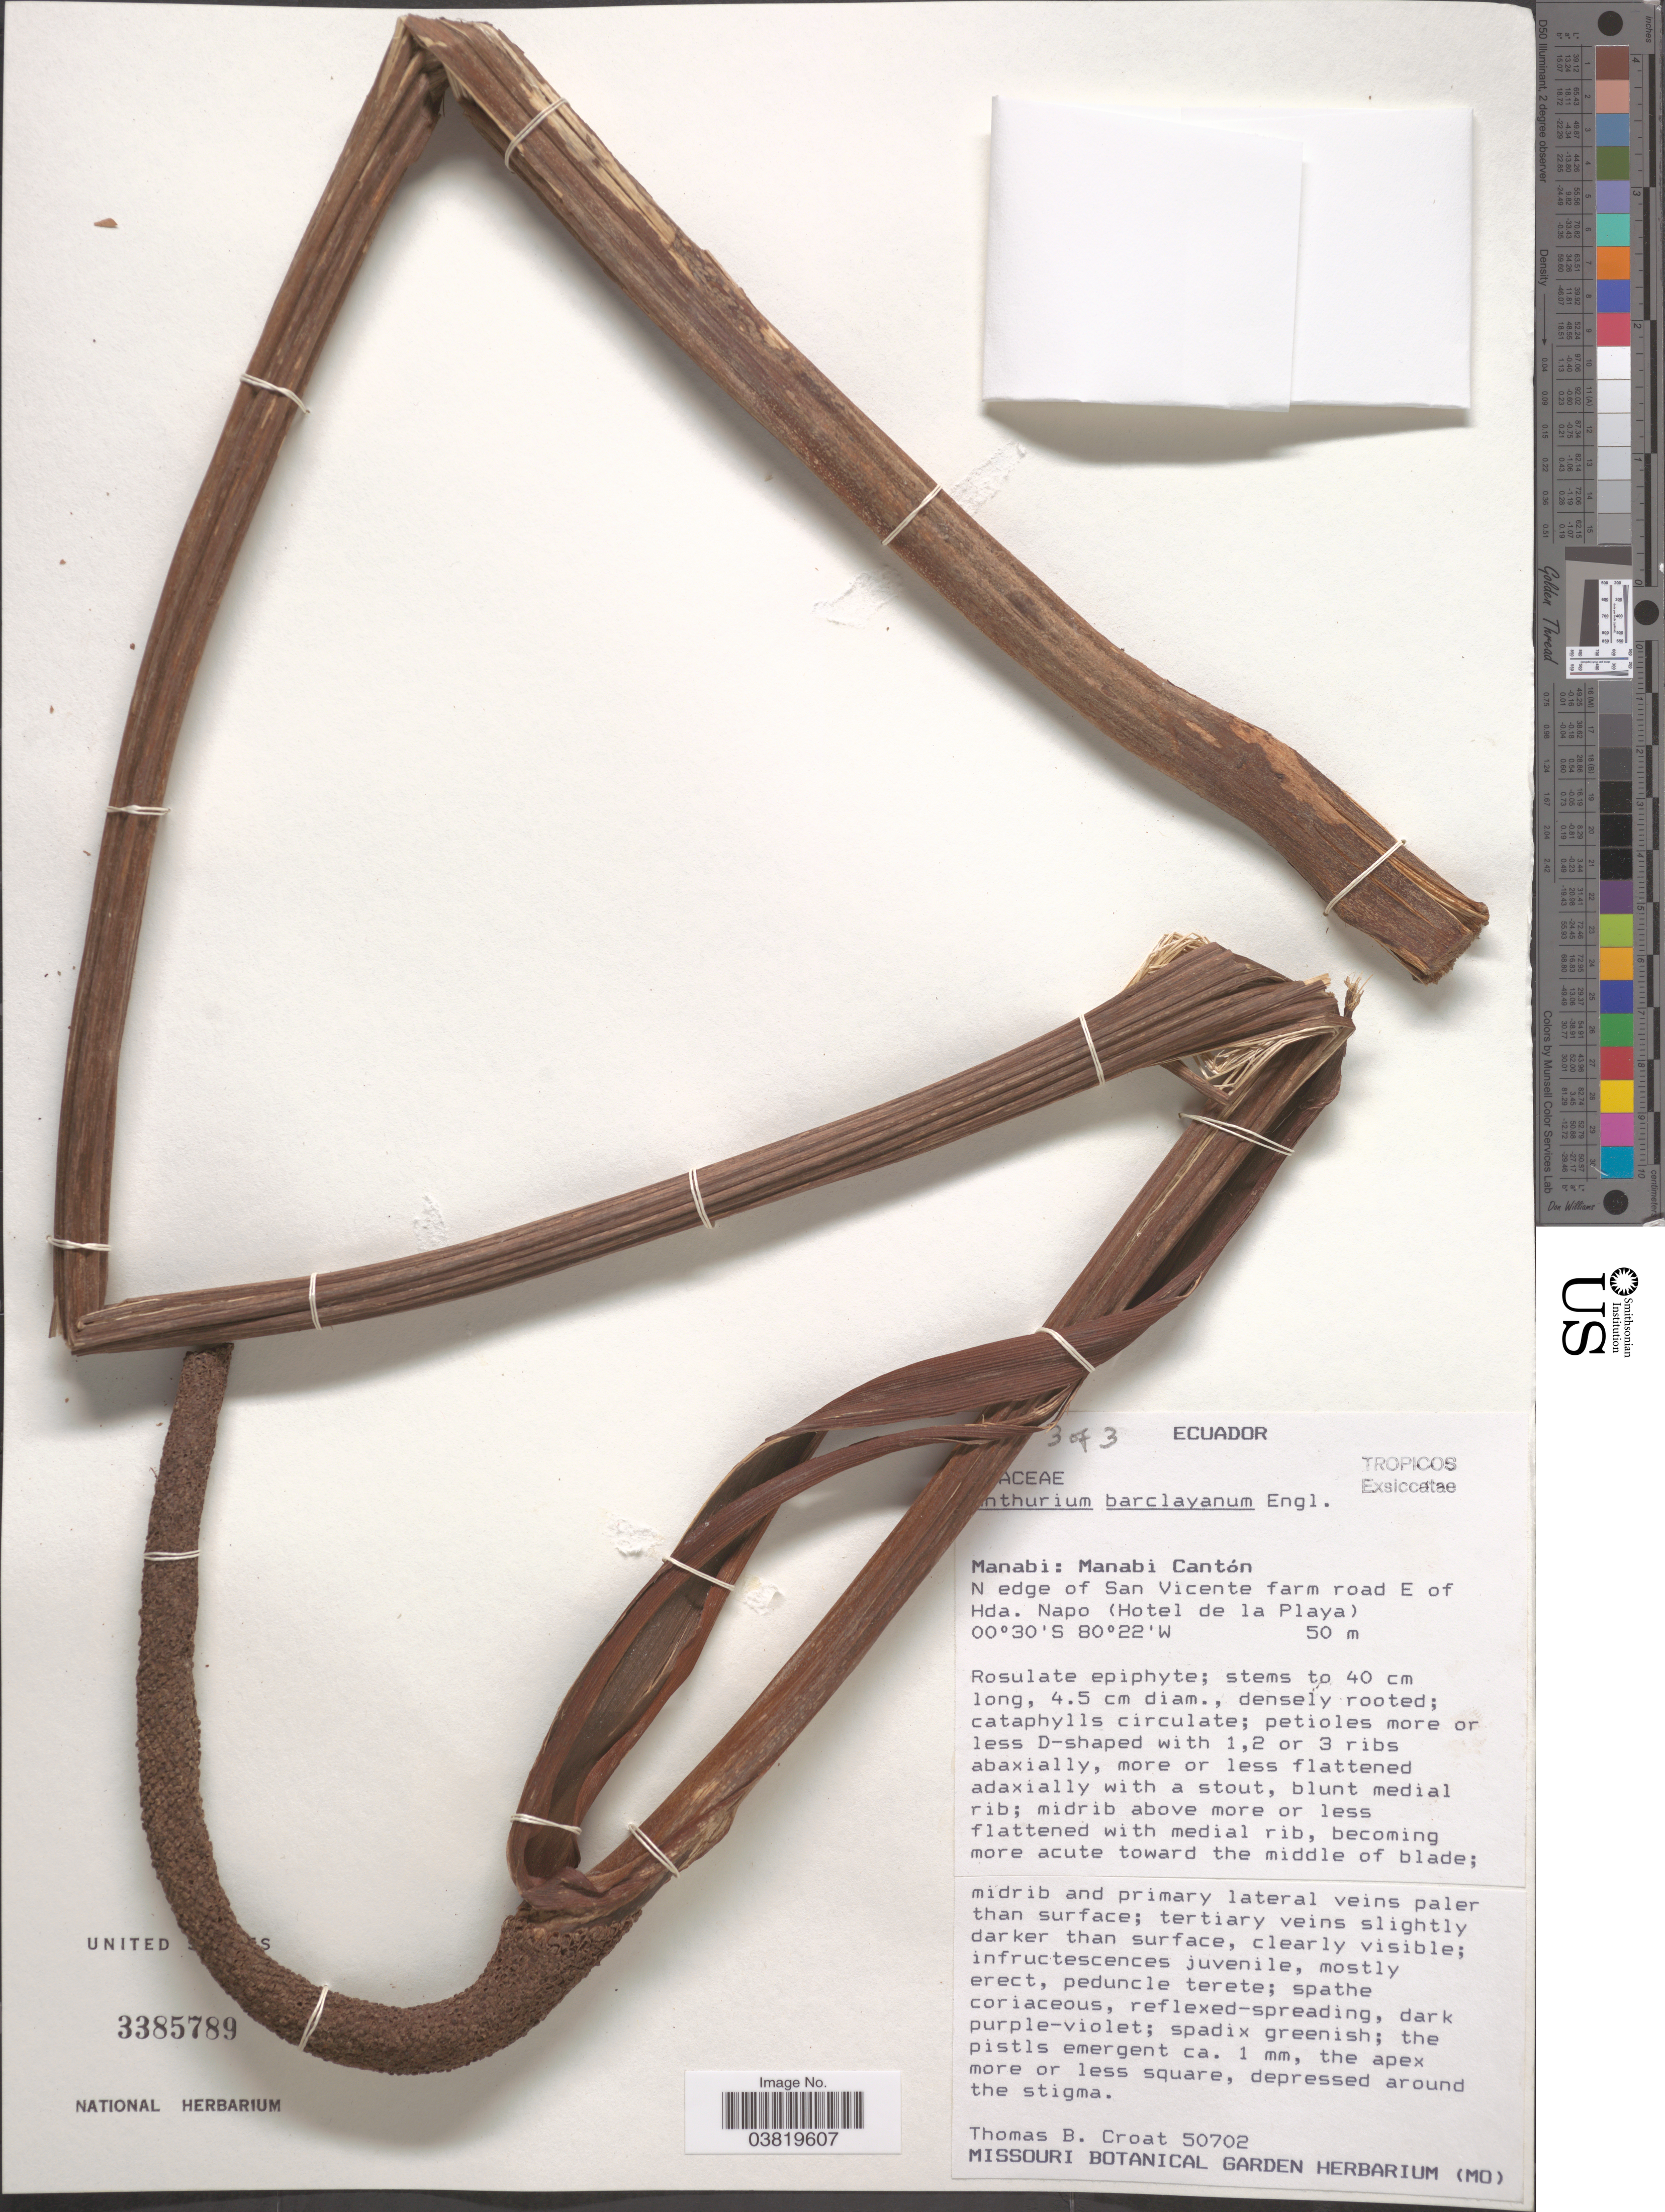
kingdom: Plantae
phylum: Tracheophyta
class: Liliopsida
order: Alismatales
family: Araceae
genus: Anthurium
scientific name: Anthurium barclayanum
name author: Engl.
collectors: T. B. Croat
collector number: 50702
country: Ecuador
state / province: Manabí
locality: Manabi Cantón. N edge of San Vicente farm road E of Hda. Napo (Hotel de la Playa).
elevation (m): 50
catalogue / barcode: US 3385789